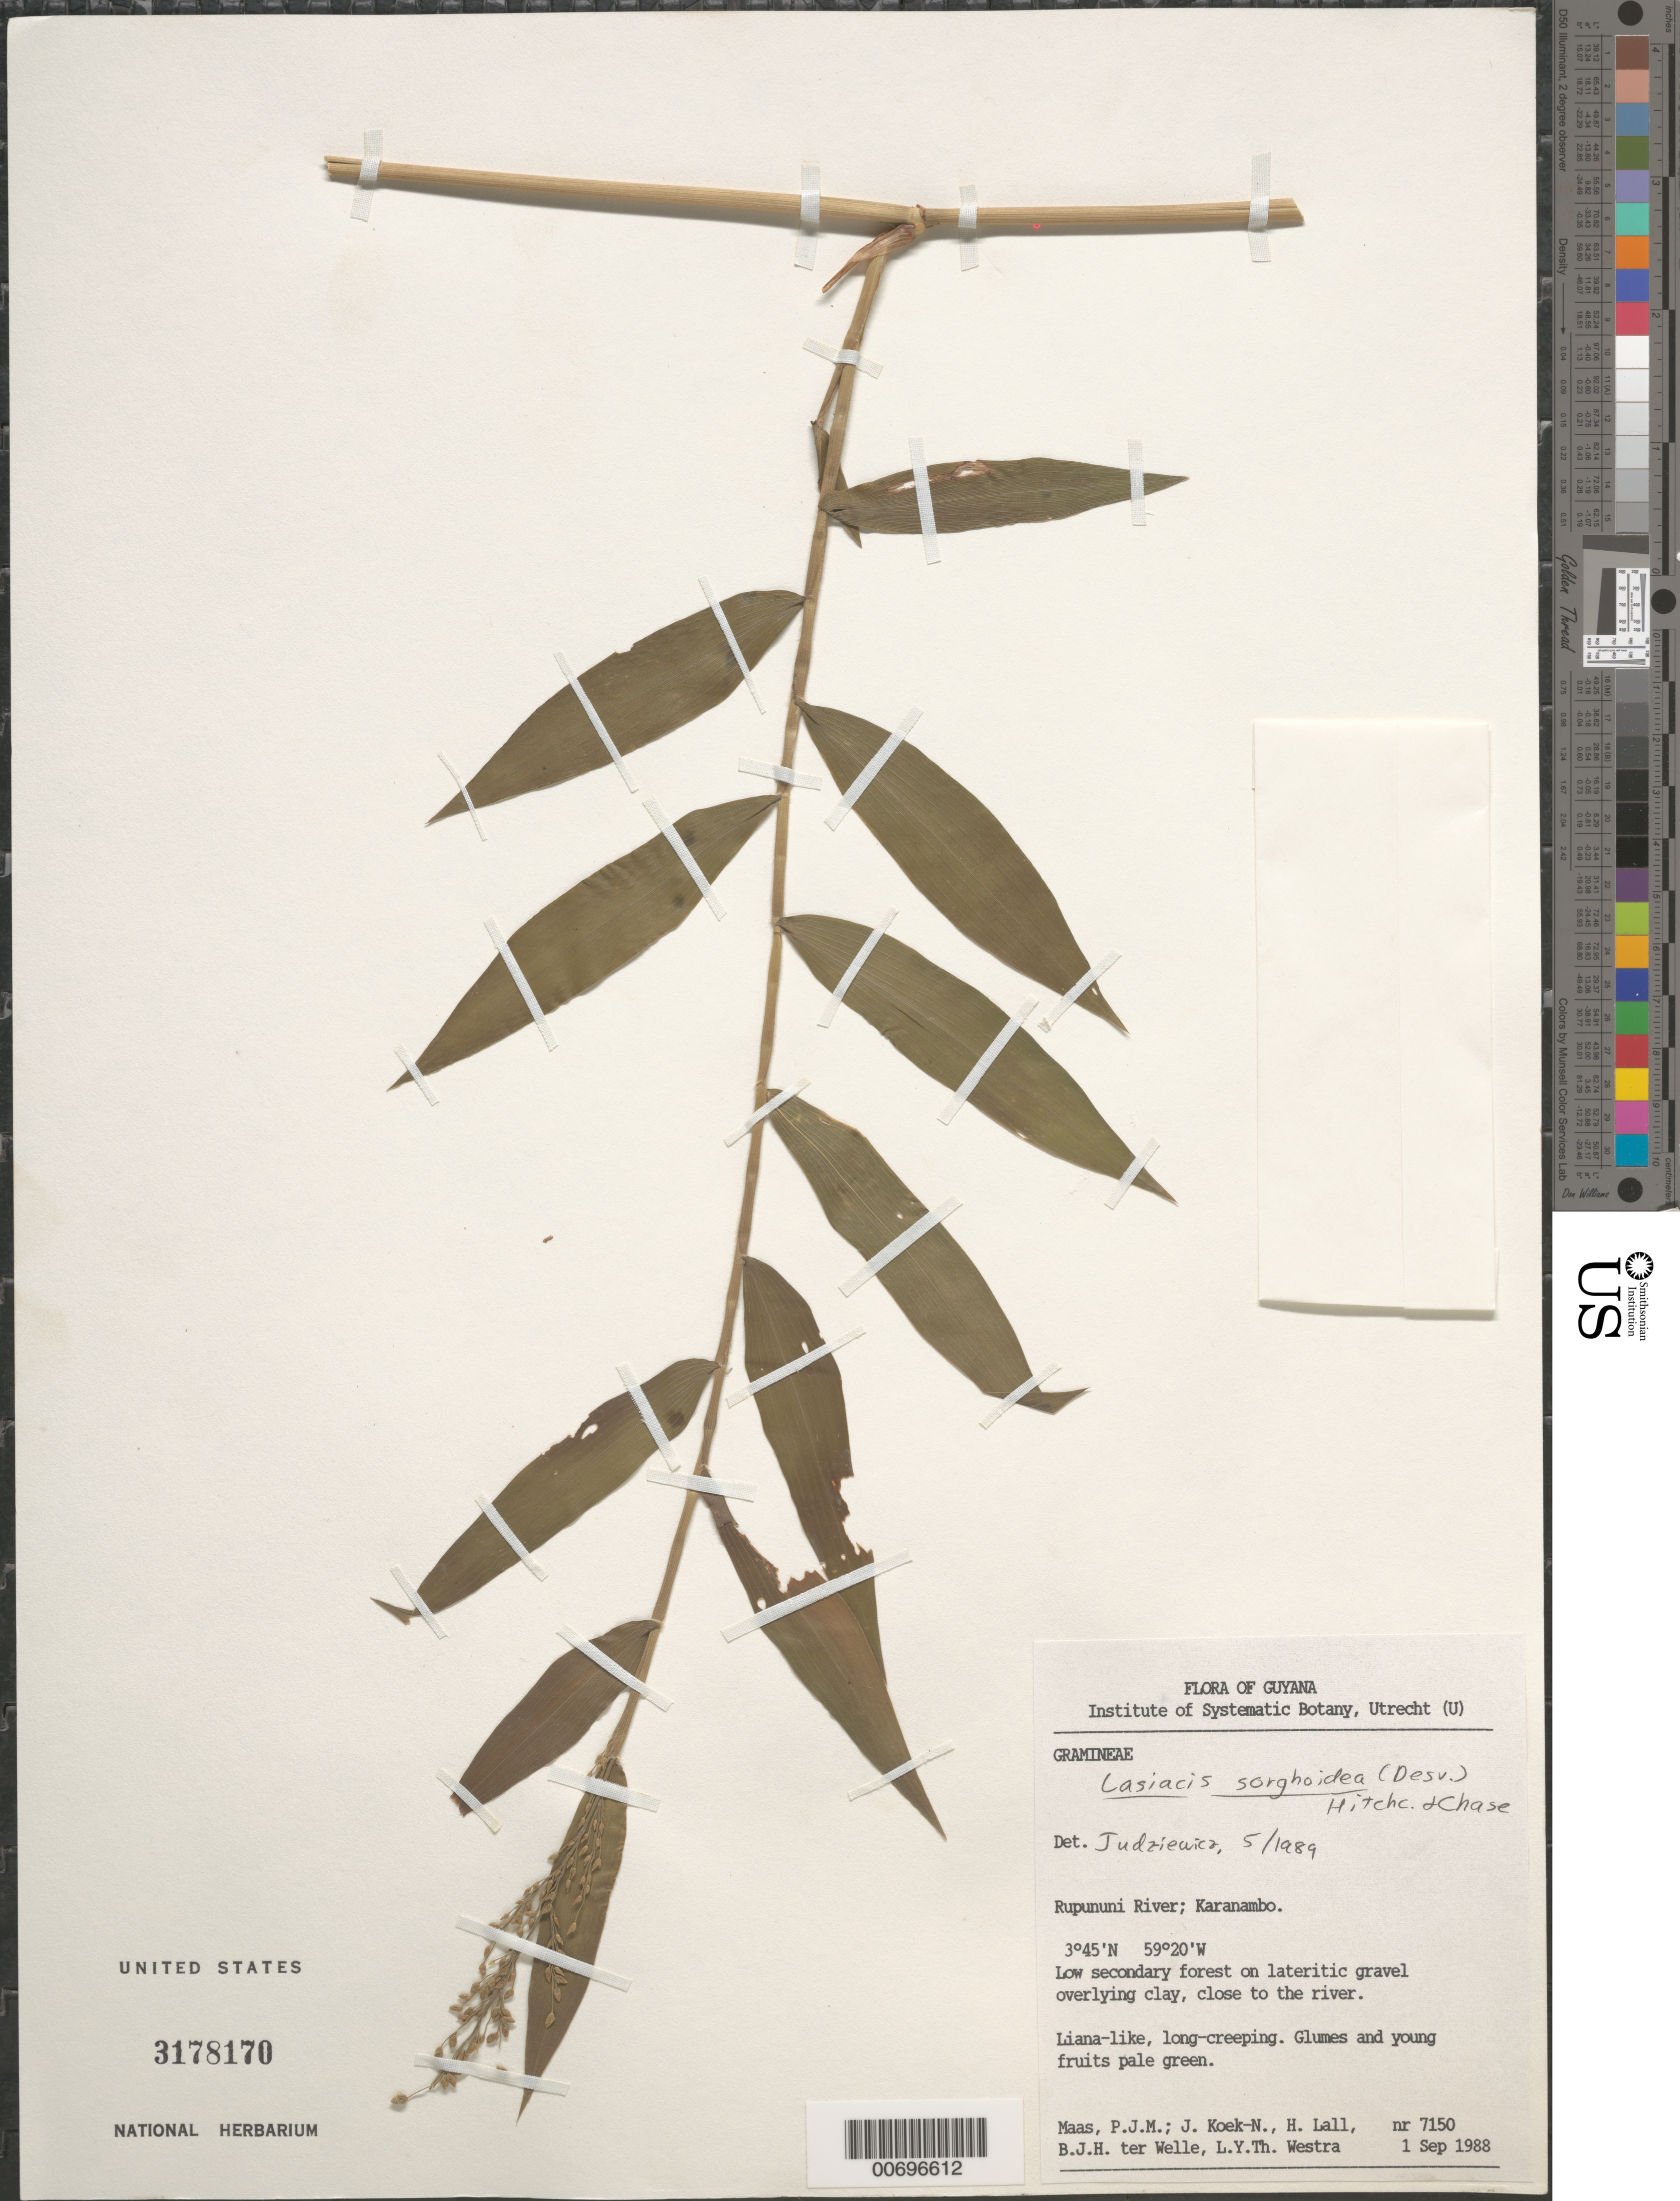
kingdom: Plantae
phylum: Tracheophyta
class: Liliopsida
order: Poales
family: Poaceae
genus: Lasiacis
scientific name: Lasiacis sorghoidea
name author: (Desv. ex Ham.) Hitchc. & Chase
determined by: Judziewicz, E. J.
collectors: P. Maas, J. Koek-Noorman, H. Lall, B. Welle & L. Y. T. Westra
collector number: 7150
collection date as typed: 1-Sep-88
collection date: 1988-09-01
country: Guyana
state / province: U. Takutu-U. Essequibo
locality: Karanambo, Rupununi River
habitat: Low secondary forest on lateritic gravel overlying clay, close to river.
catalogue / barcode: US 3178170